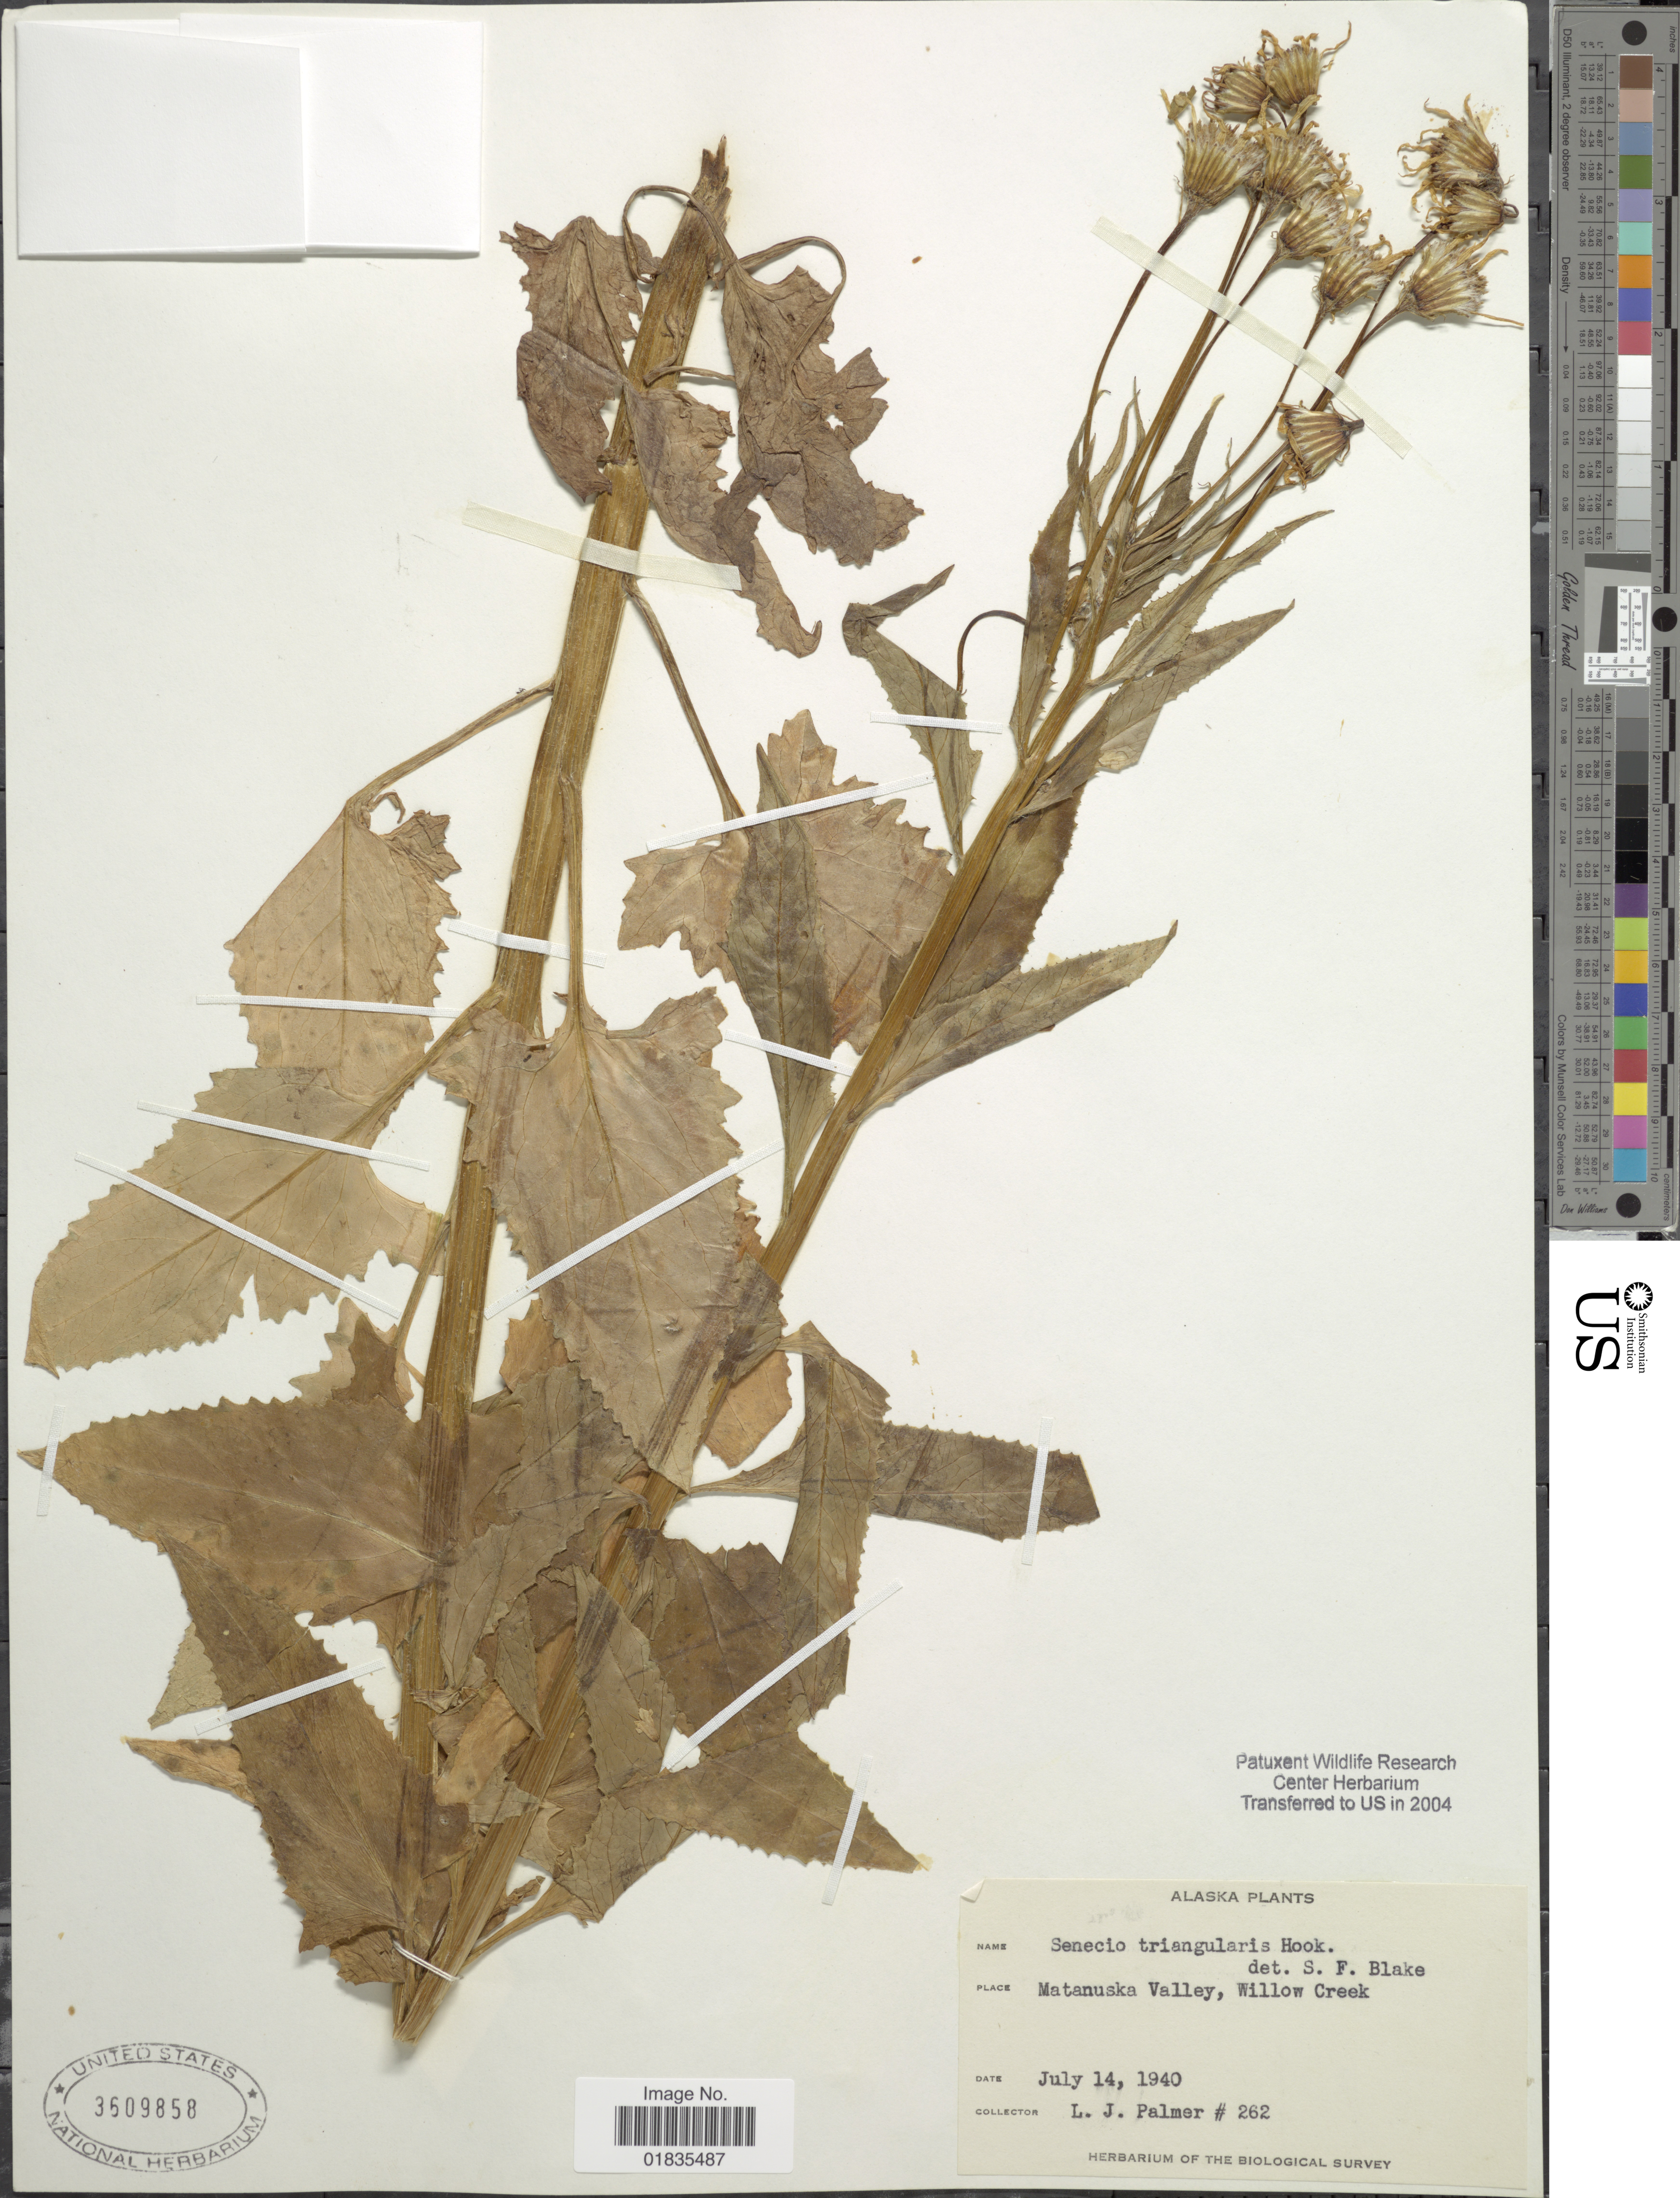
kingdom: Plantae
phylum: Tracheophyta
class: Magnoliopsida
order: Asterales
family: Asteraceae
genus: Senecio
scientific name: Senecio triangularis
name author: Hook.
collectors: L. J. Palmer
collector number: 262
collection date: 1940-07-14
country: United States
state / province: Alaska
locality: Matanuska Valley, Willow Creek.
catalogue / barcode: US 3609858